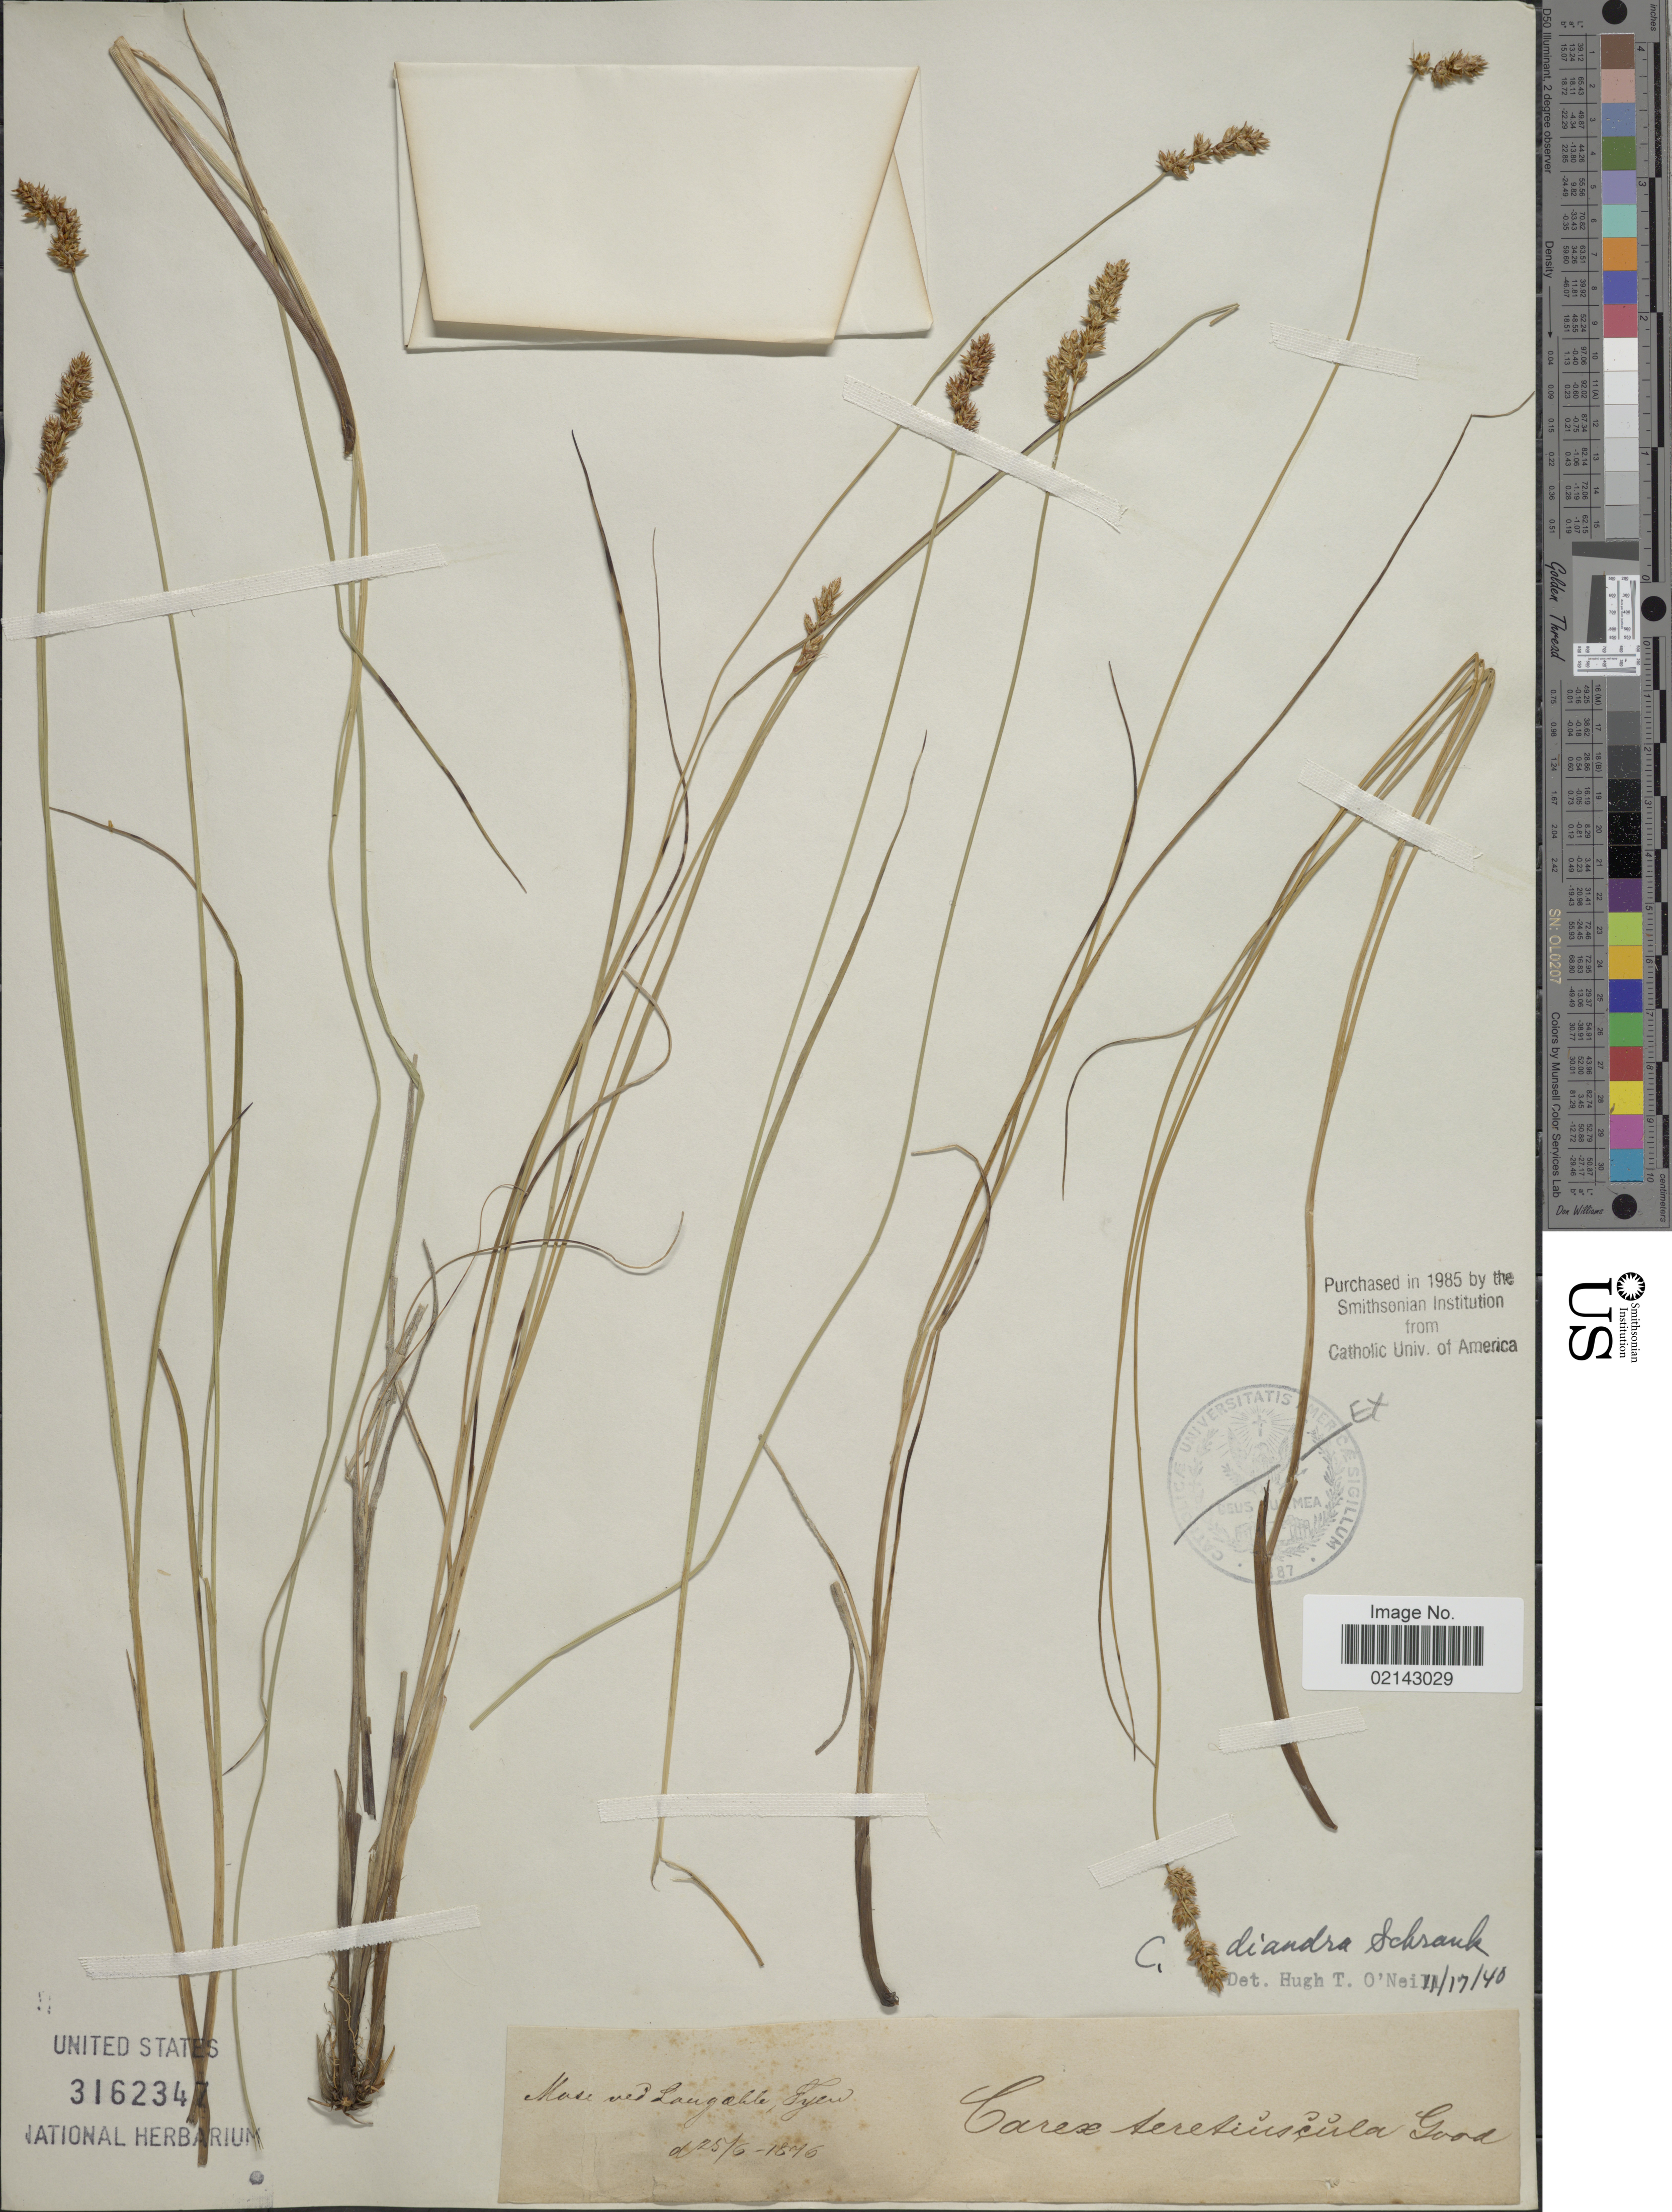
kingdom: Plantae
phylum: Tracheophyta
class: Liliopsida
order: Poales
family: Cyperaceae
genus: Carex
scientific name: Carex diandra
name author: Schrank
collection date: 1876-06-25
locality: Mose ned Langokle, Fyen [interpreted]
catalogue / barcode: US 3162347